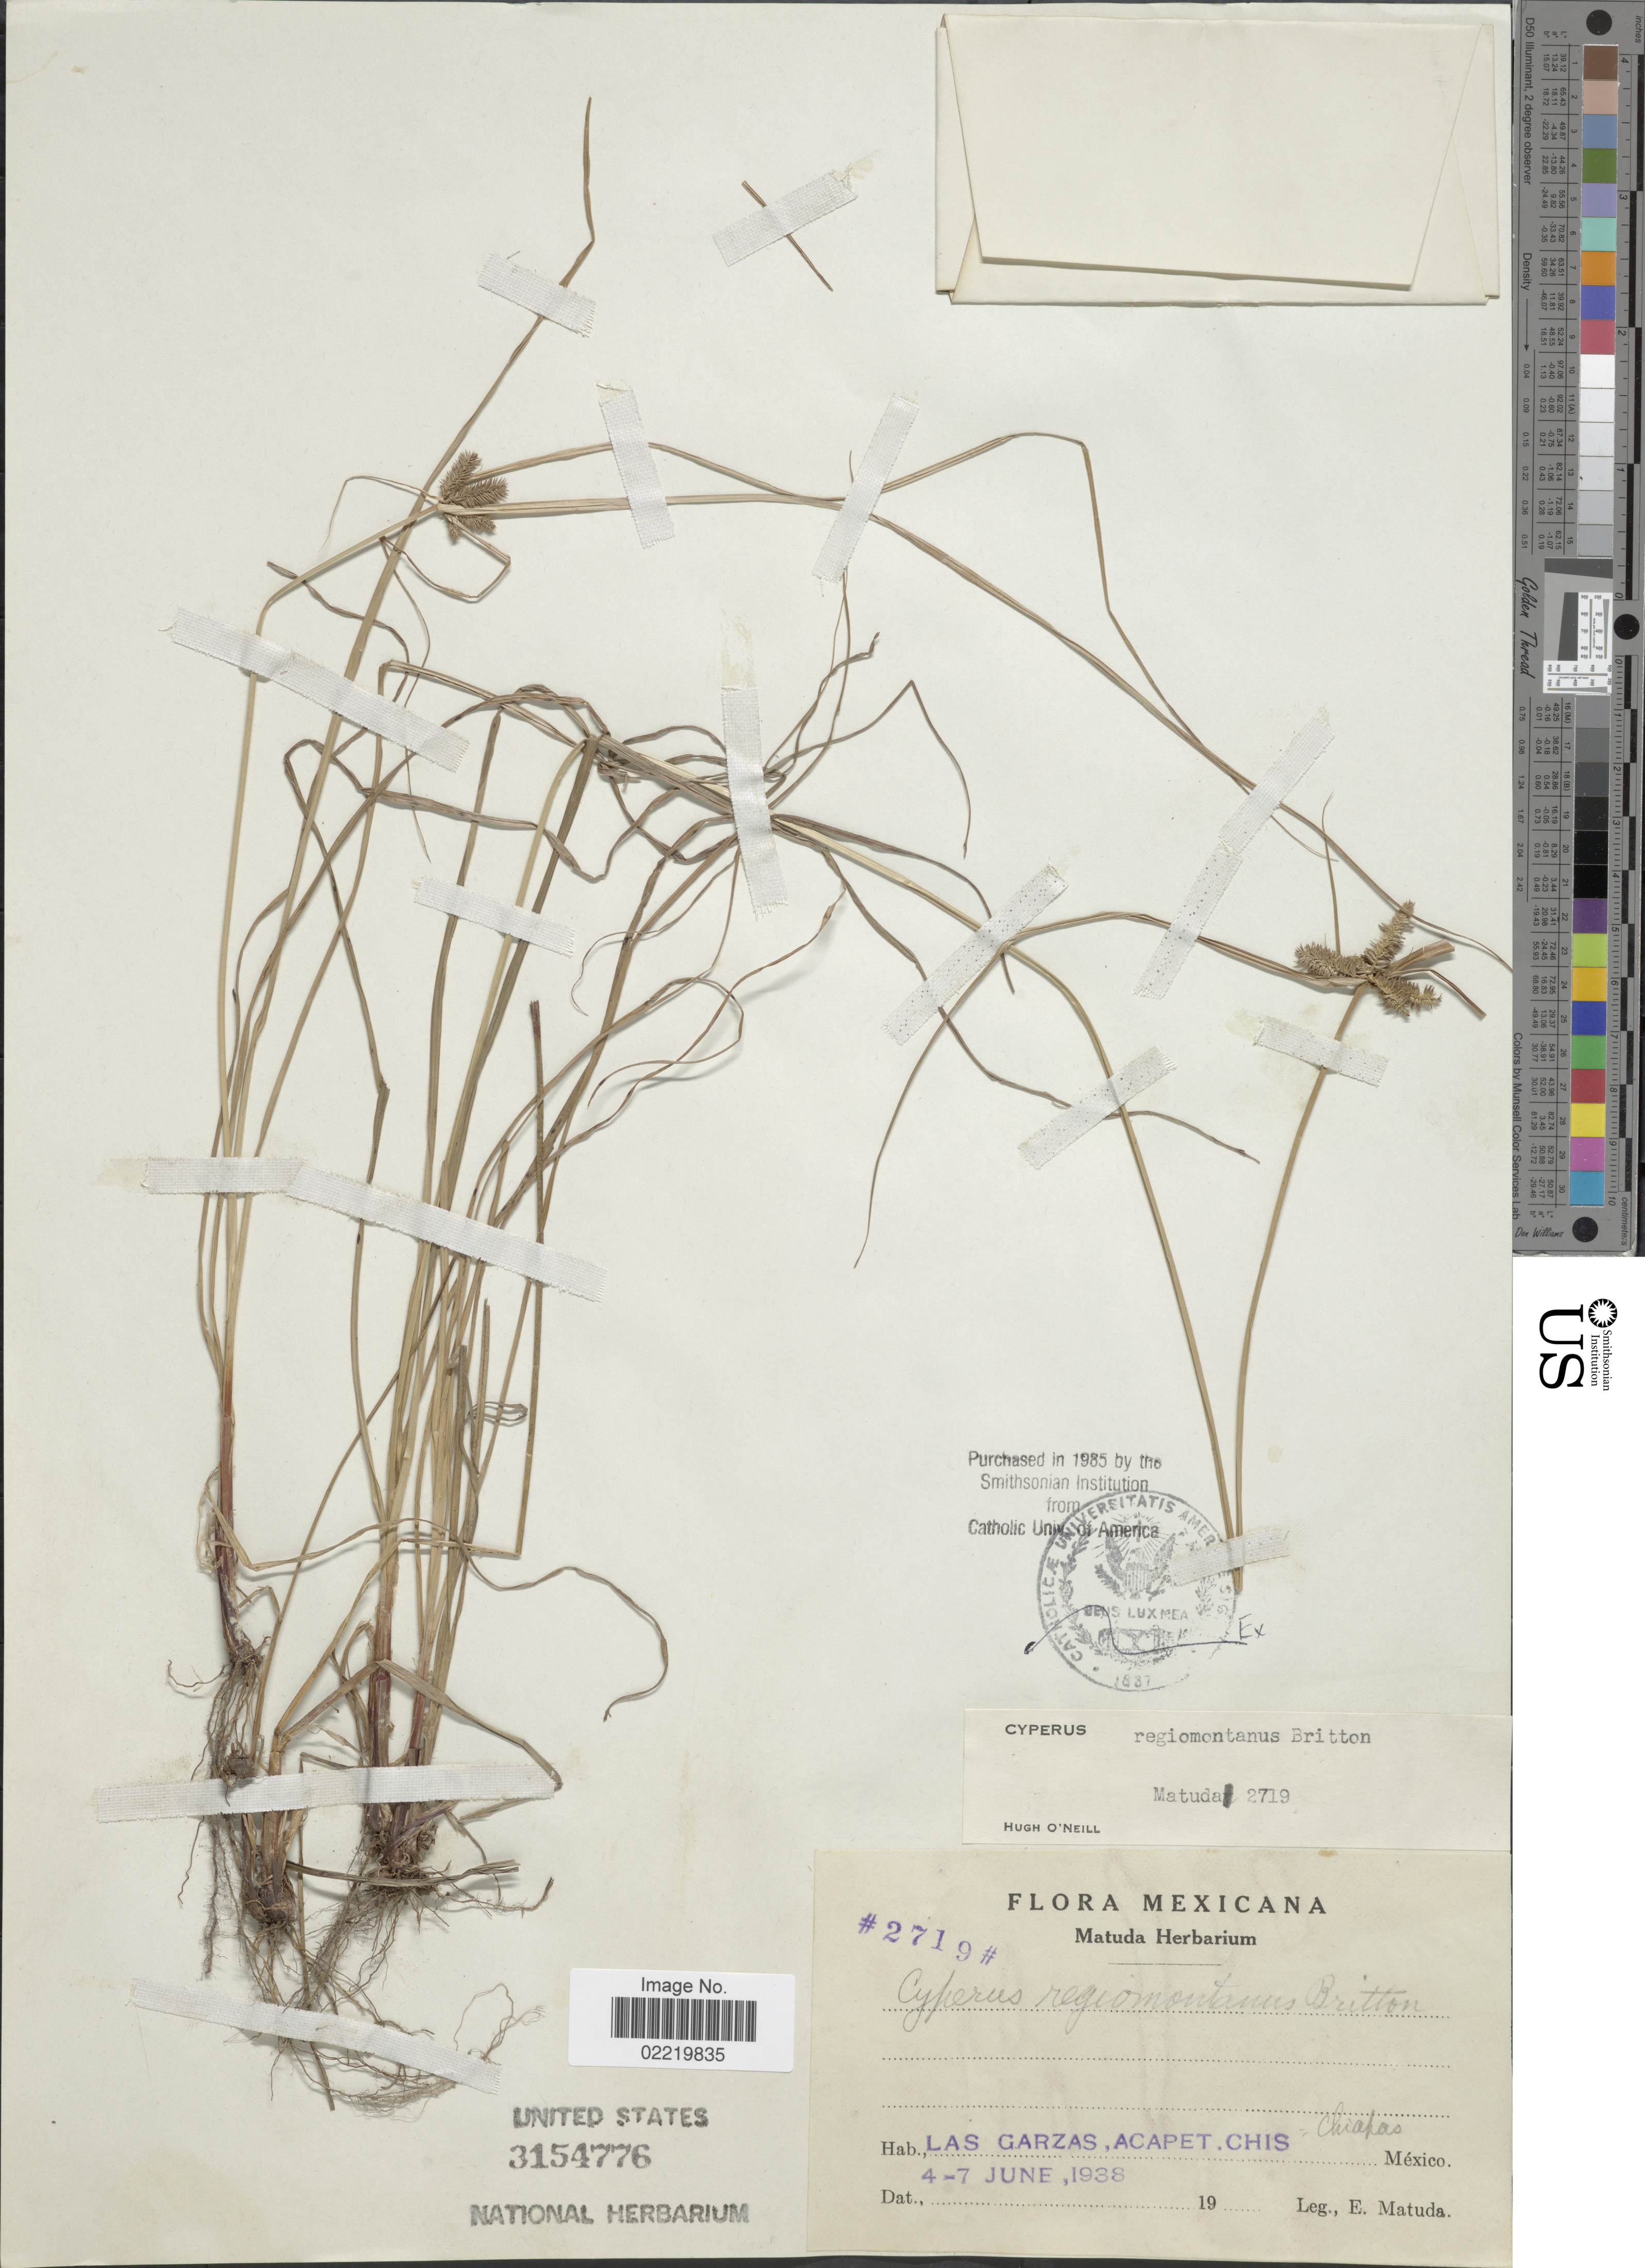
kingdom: Plantae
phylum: Tracheophyta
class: Liliopsida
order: Poales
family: Cyperaceae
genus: Cyperus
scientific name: Cyperus regiomontanus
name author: Britton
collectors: E. Matuda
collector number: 2719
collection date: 1938-06-04/1938-06-07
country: Mexico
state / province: Chiapas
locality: Las Garzas, Acapet, Chis.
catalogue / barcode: US 3154776